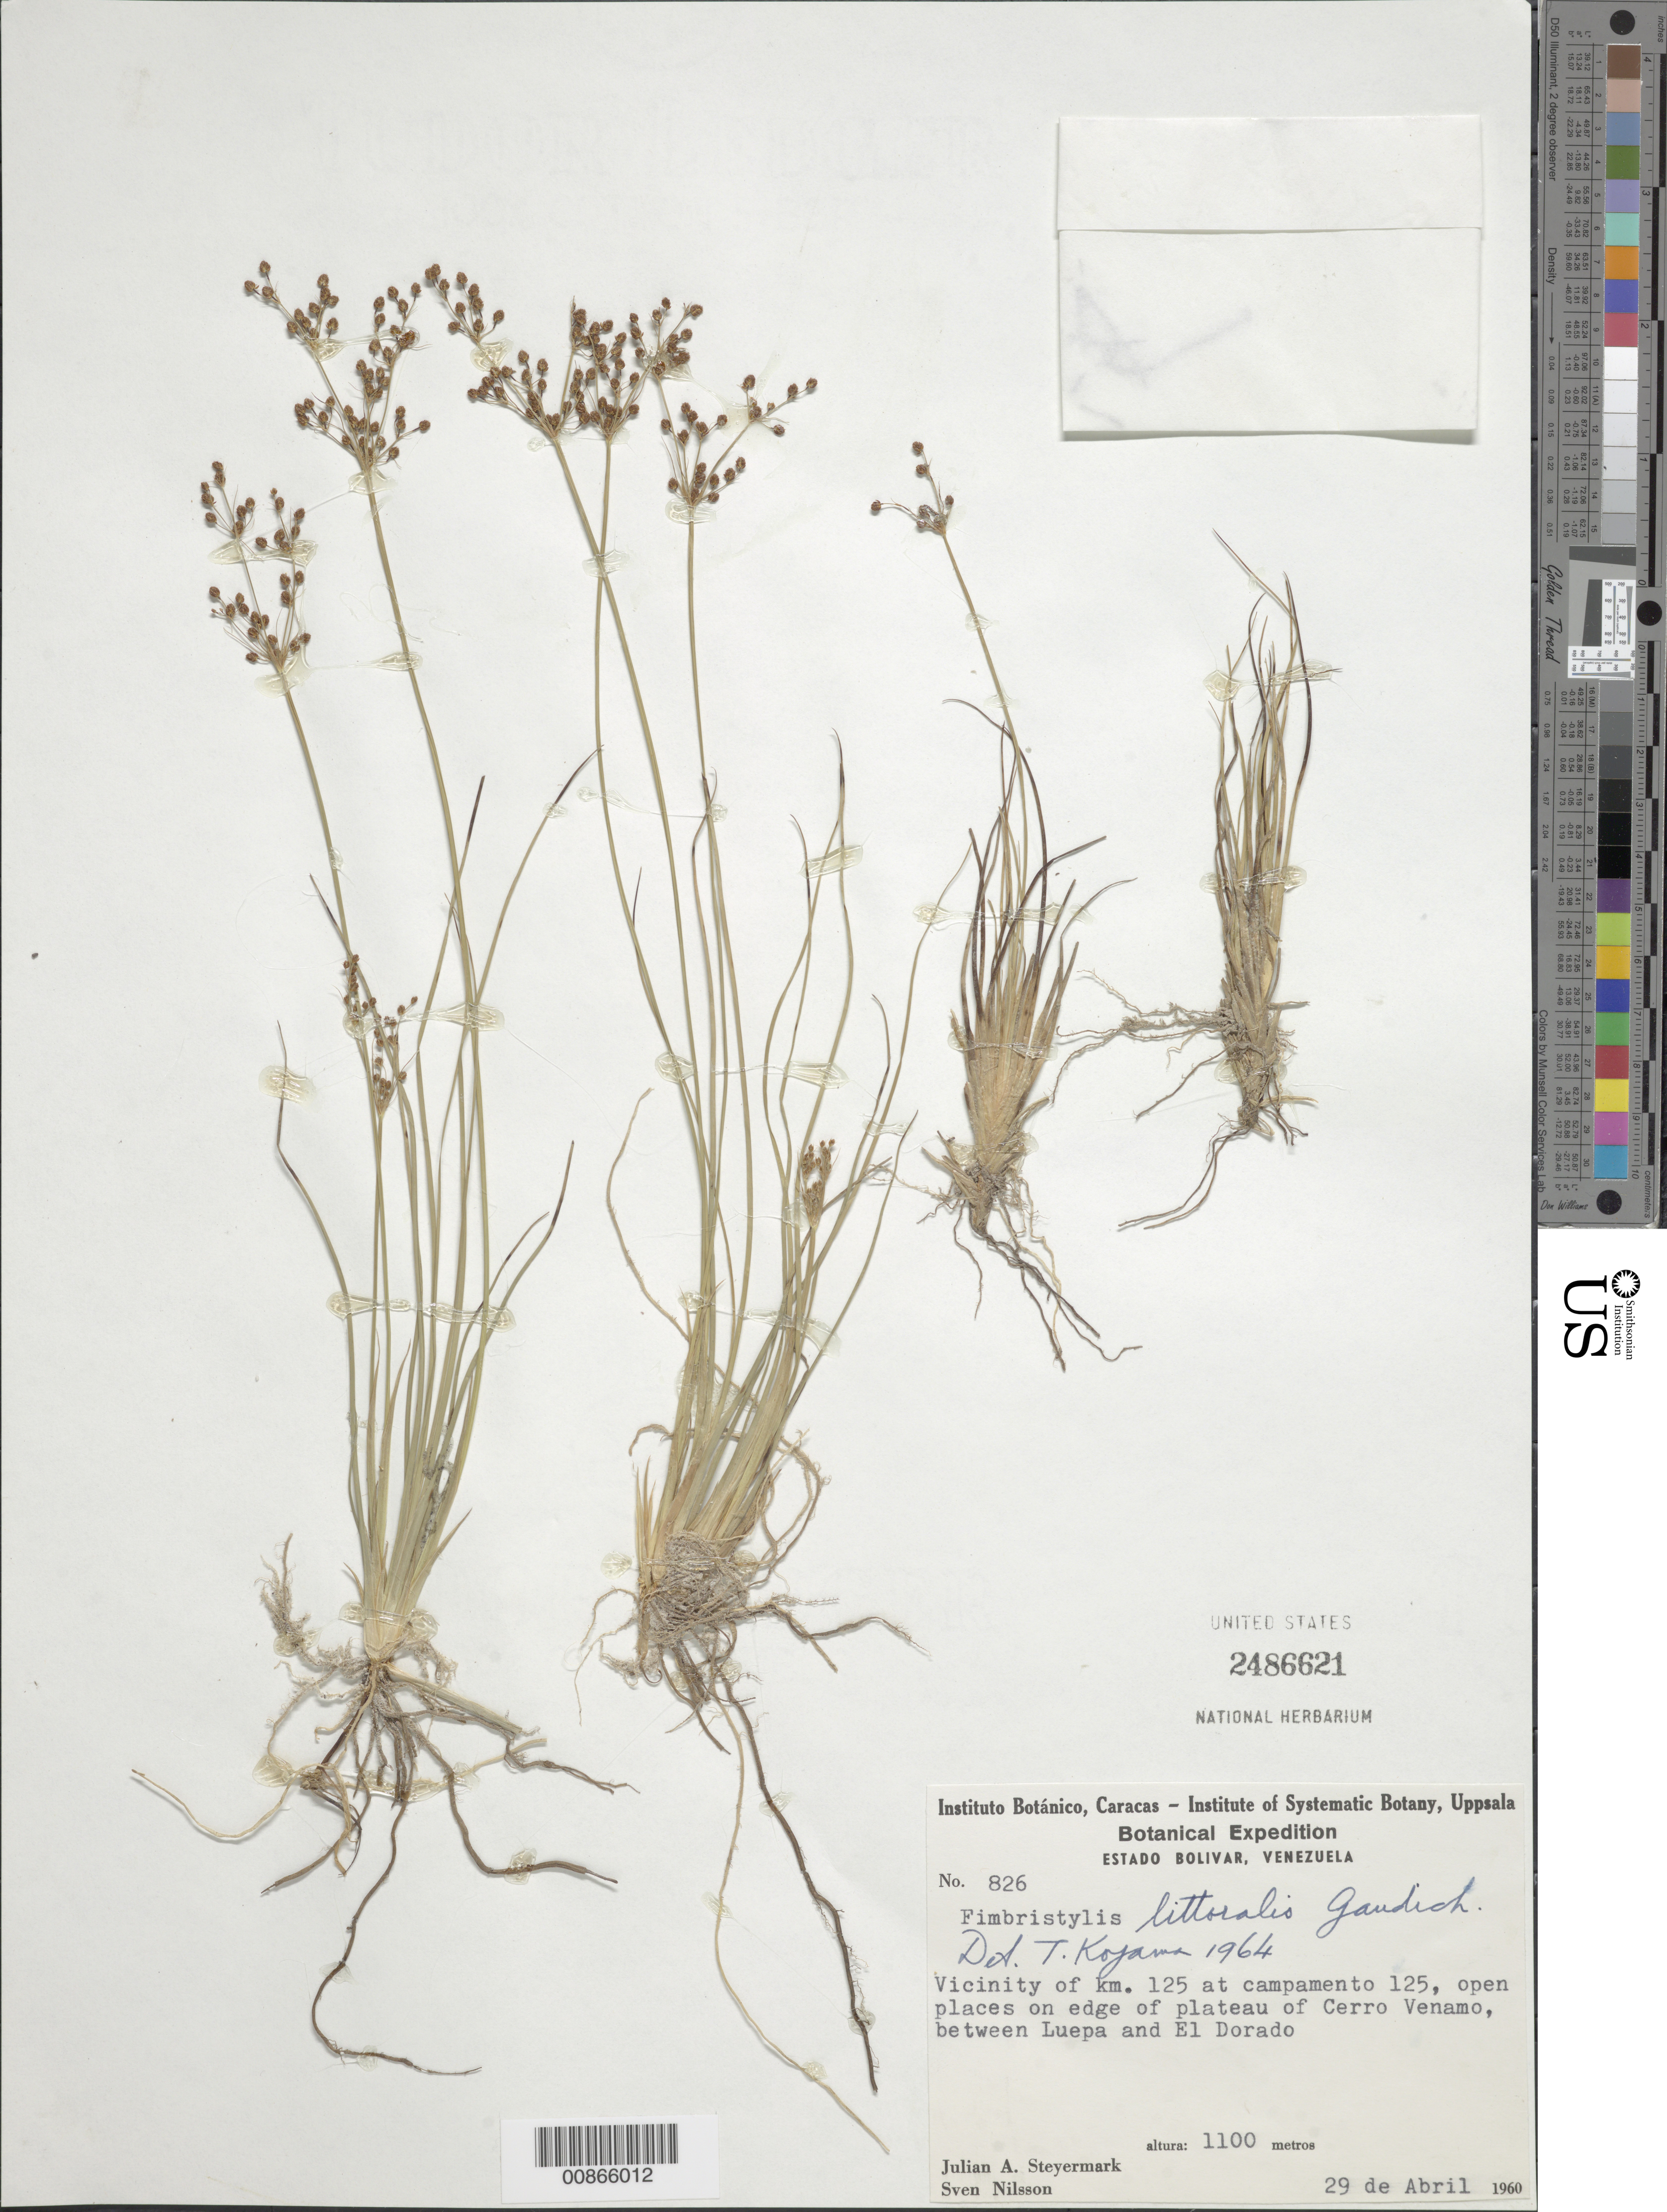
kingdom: Plantae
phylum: Tracheophyta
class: Liliopsida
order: Poales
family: Cyperaceae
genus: Fimbristylis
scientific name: Fimbristylis littoralis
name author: Gaudich.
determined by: Strong, M. T., (US), Smithsonian Institution - National Museum of Natural History (UNITED STATES)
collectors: J. Steyermark & S. Nilsson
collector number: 60 826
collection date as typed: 29-Apr-60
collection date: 1960-04-29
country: Venezuela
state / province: Bolívar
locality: Cerro Venamo, between Luepa and El Dorado, vicinity of campamento 125 at km 125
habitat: Open places on edge of plateau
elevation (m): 1100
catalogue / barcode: US 2486621